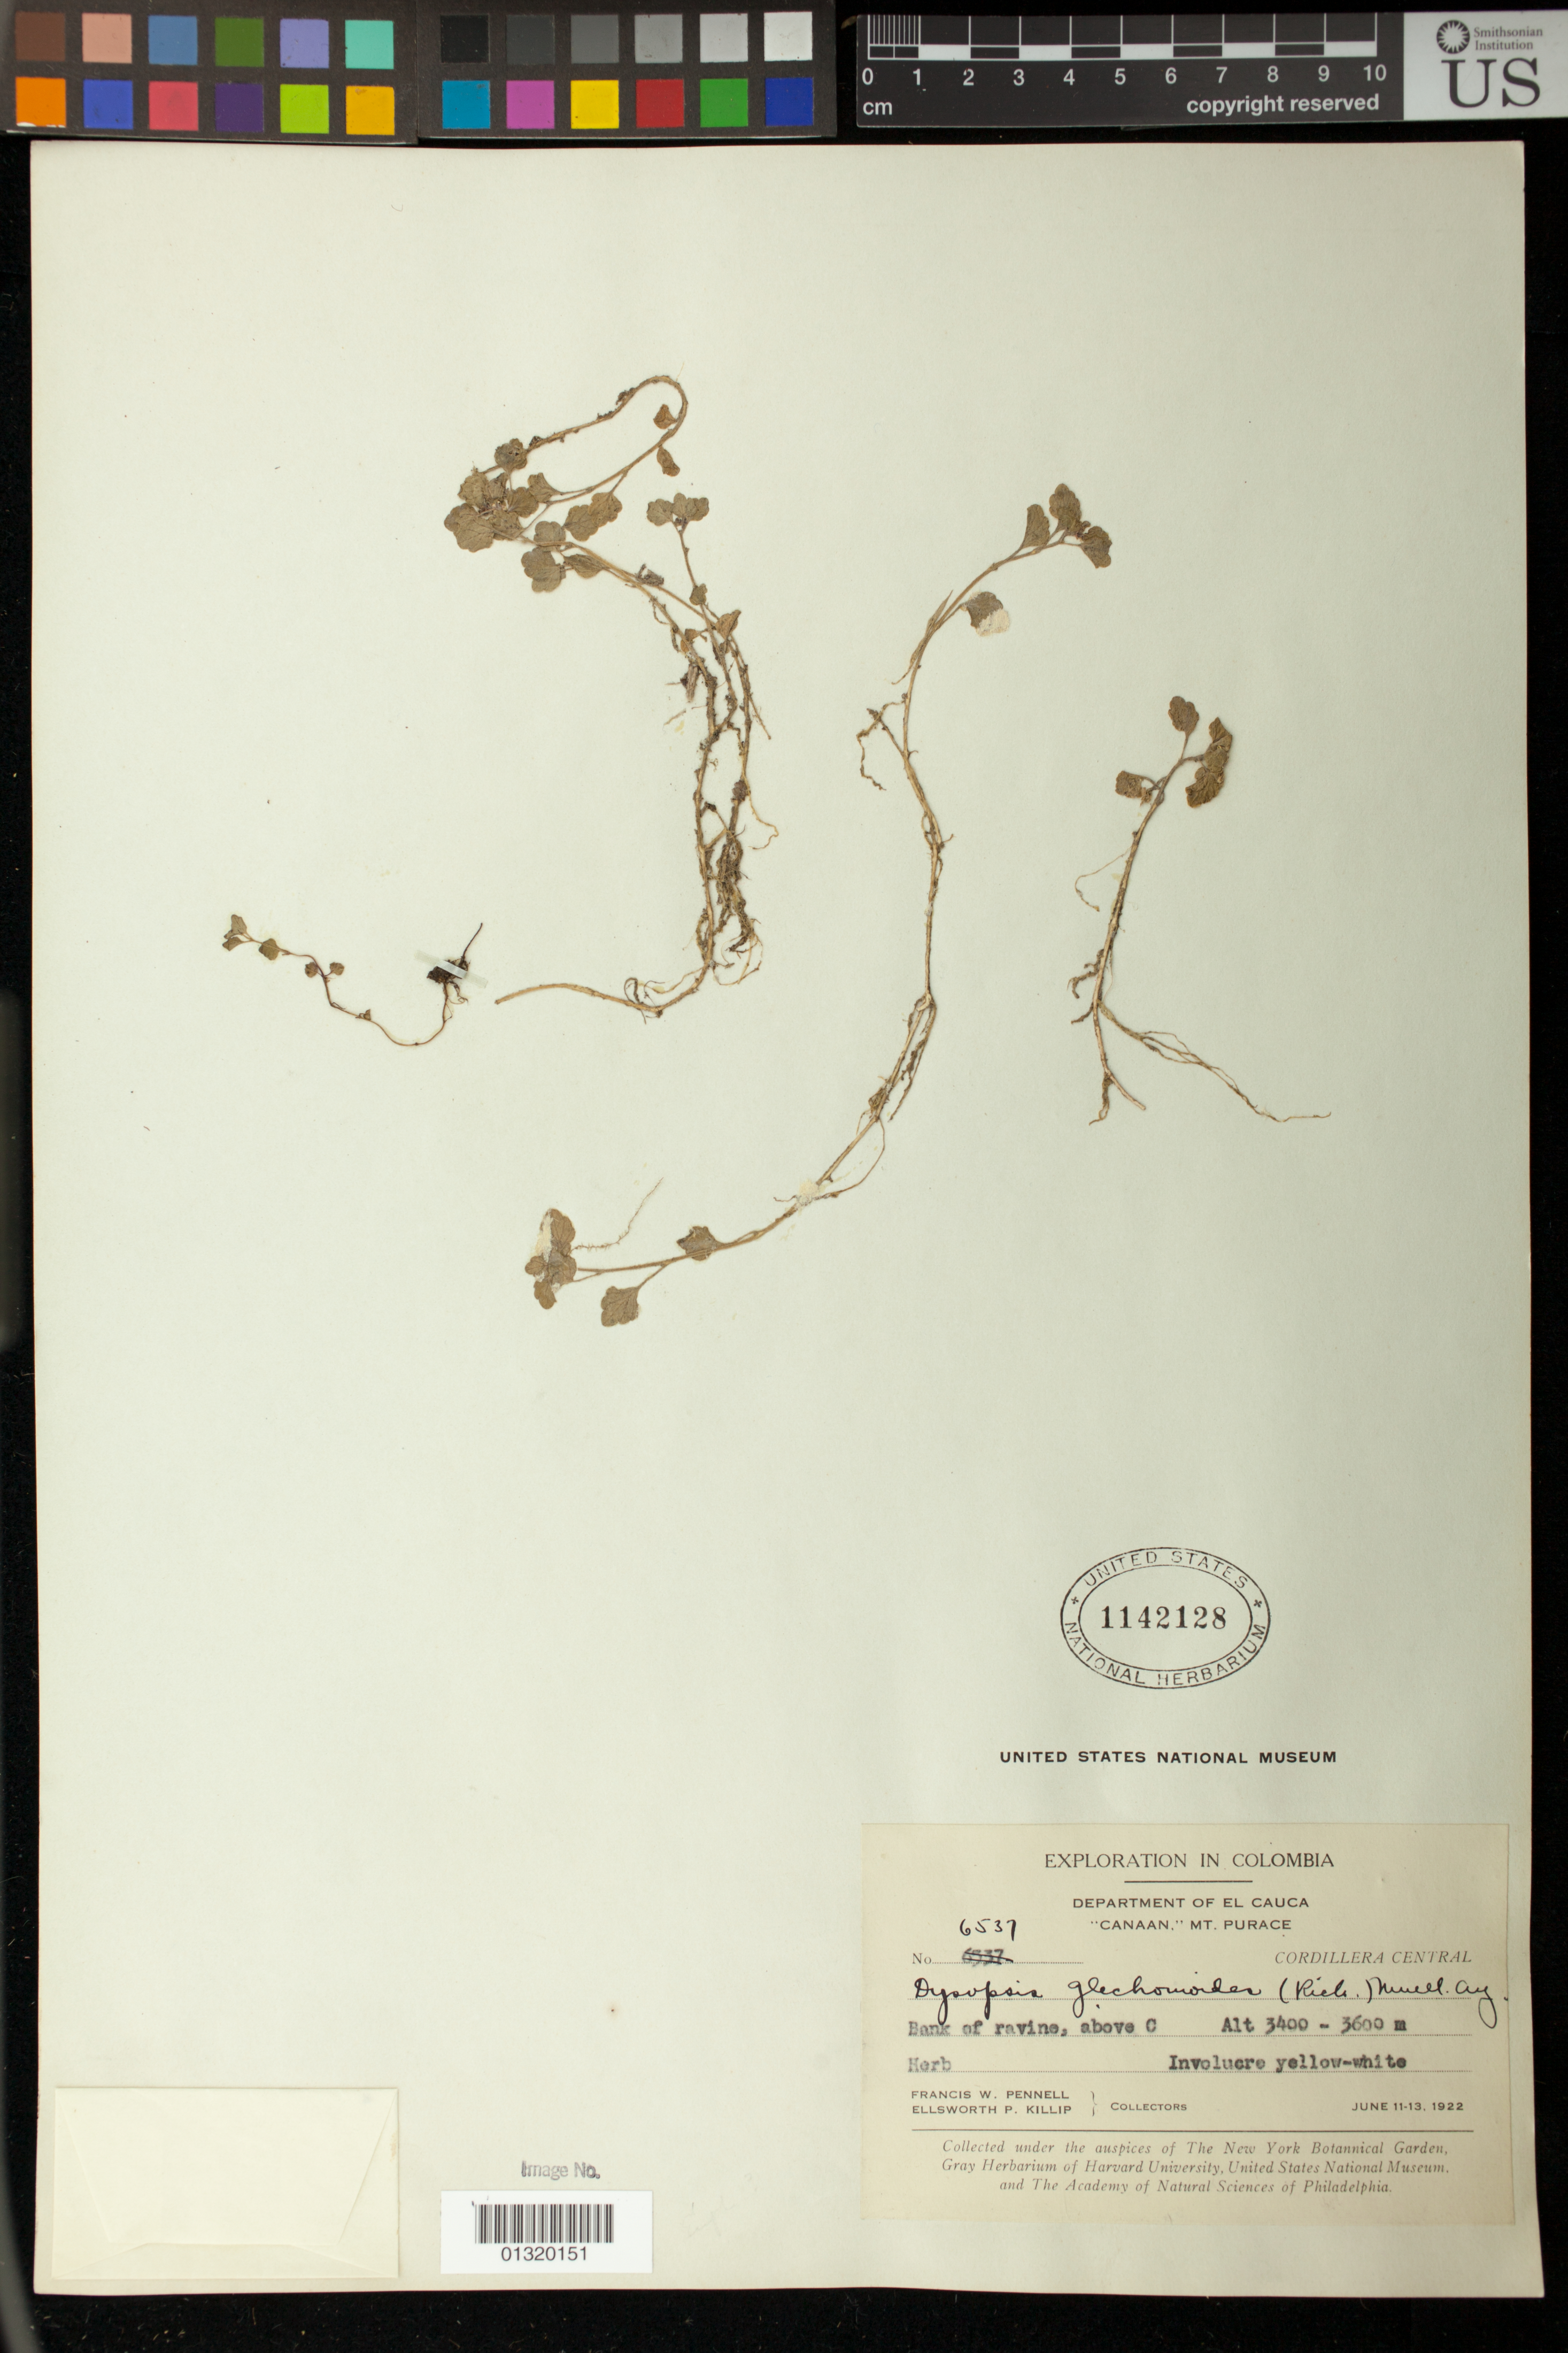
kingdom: Plantae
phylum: Tracheophyta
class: Magnoliopsida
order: Malpighiales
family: Euphorbiaceae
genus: Dysopsis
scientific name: Dysopsis glechomoides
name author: (A. Rich.) Müll. Arg.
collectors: F. W. Pennell & E. P. Killip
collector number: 6537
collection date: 1922-06-11/1922-06-13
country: Colombia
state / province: Cauca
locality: "Canaan," Mt. Purace; Bank of ravine, above C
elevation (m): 3400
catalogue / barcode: US 1142128